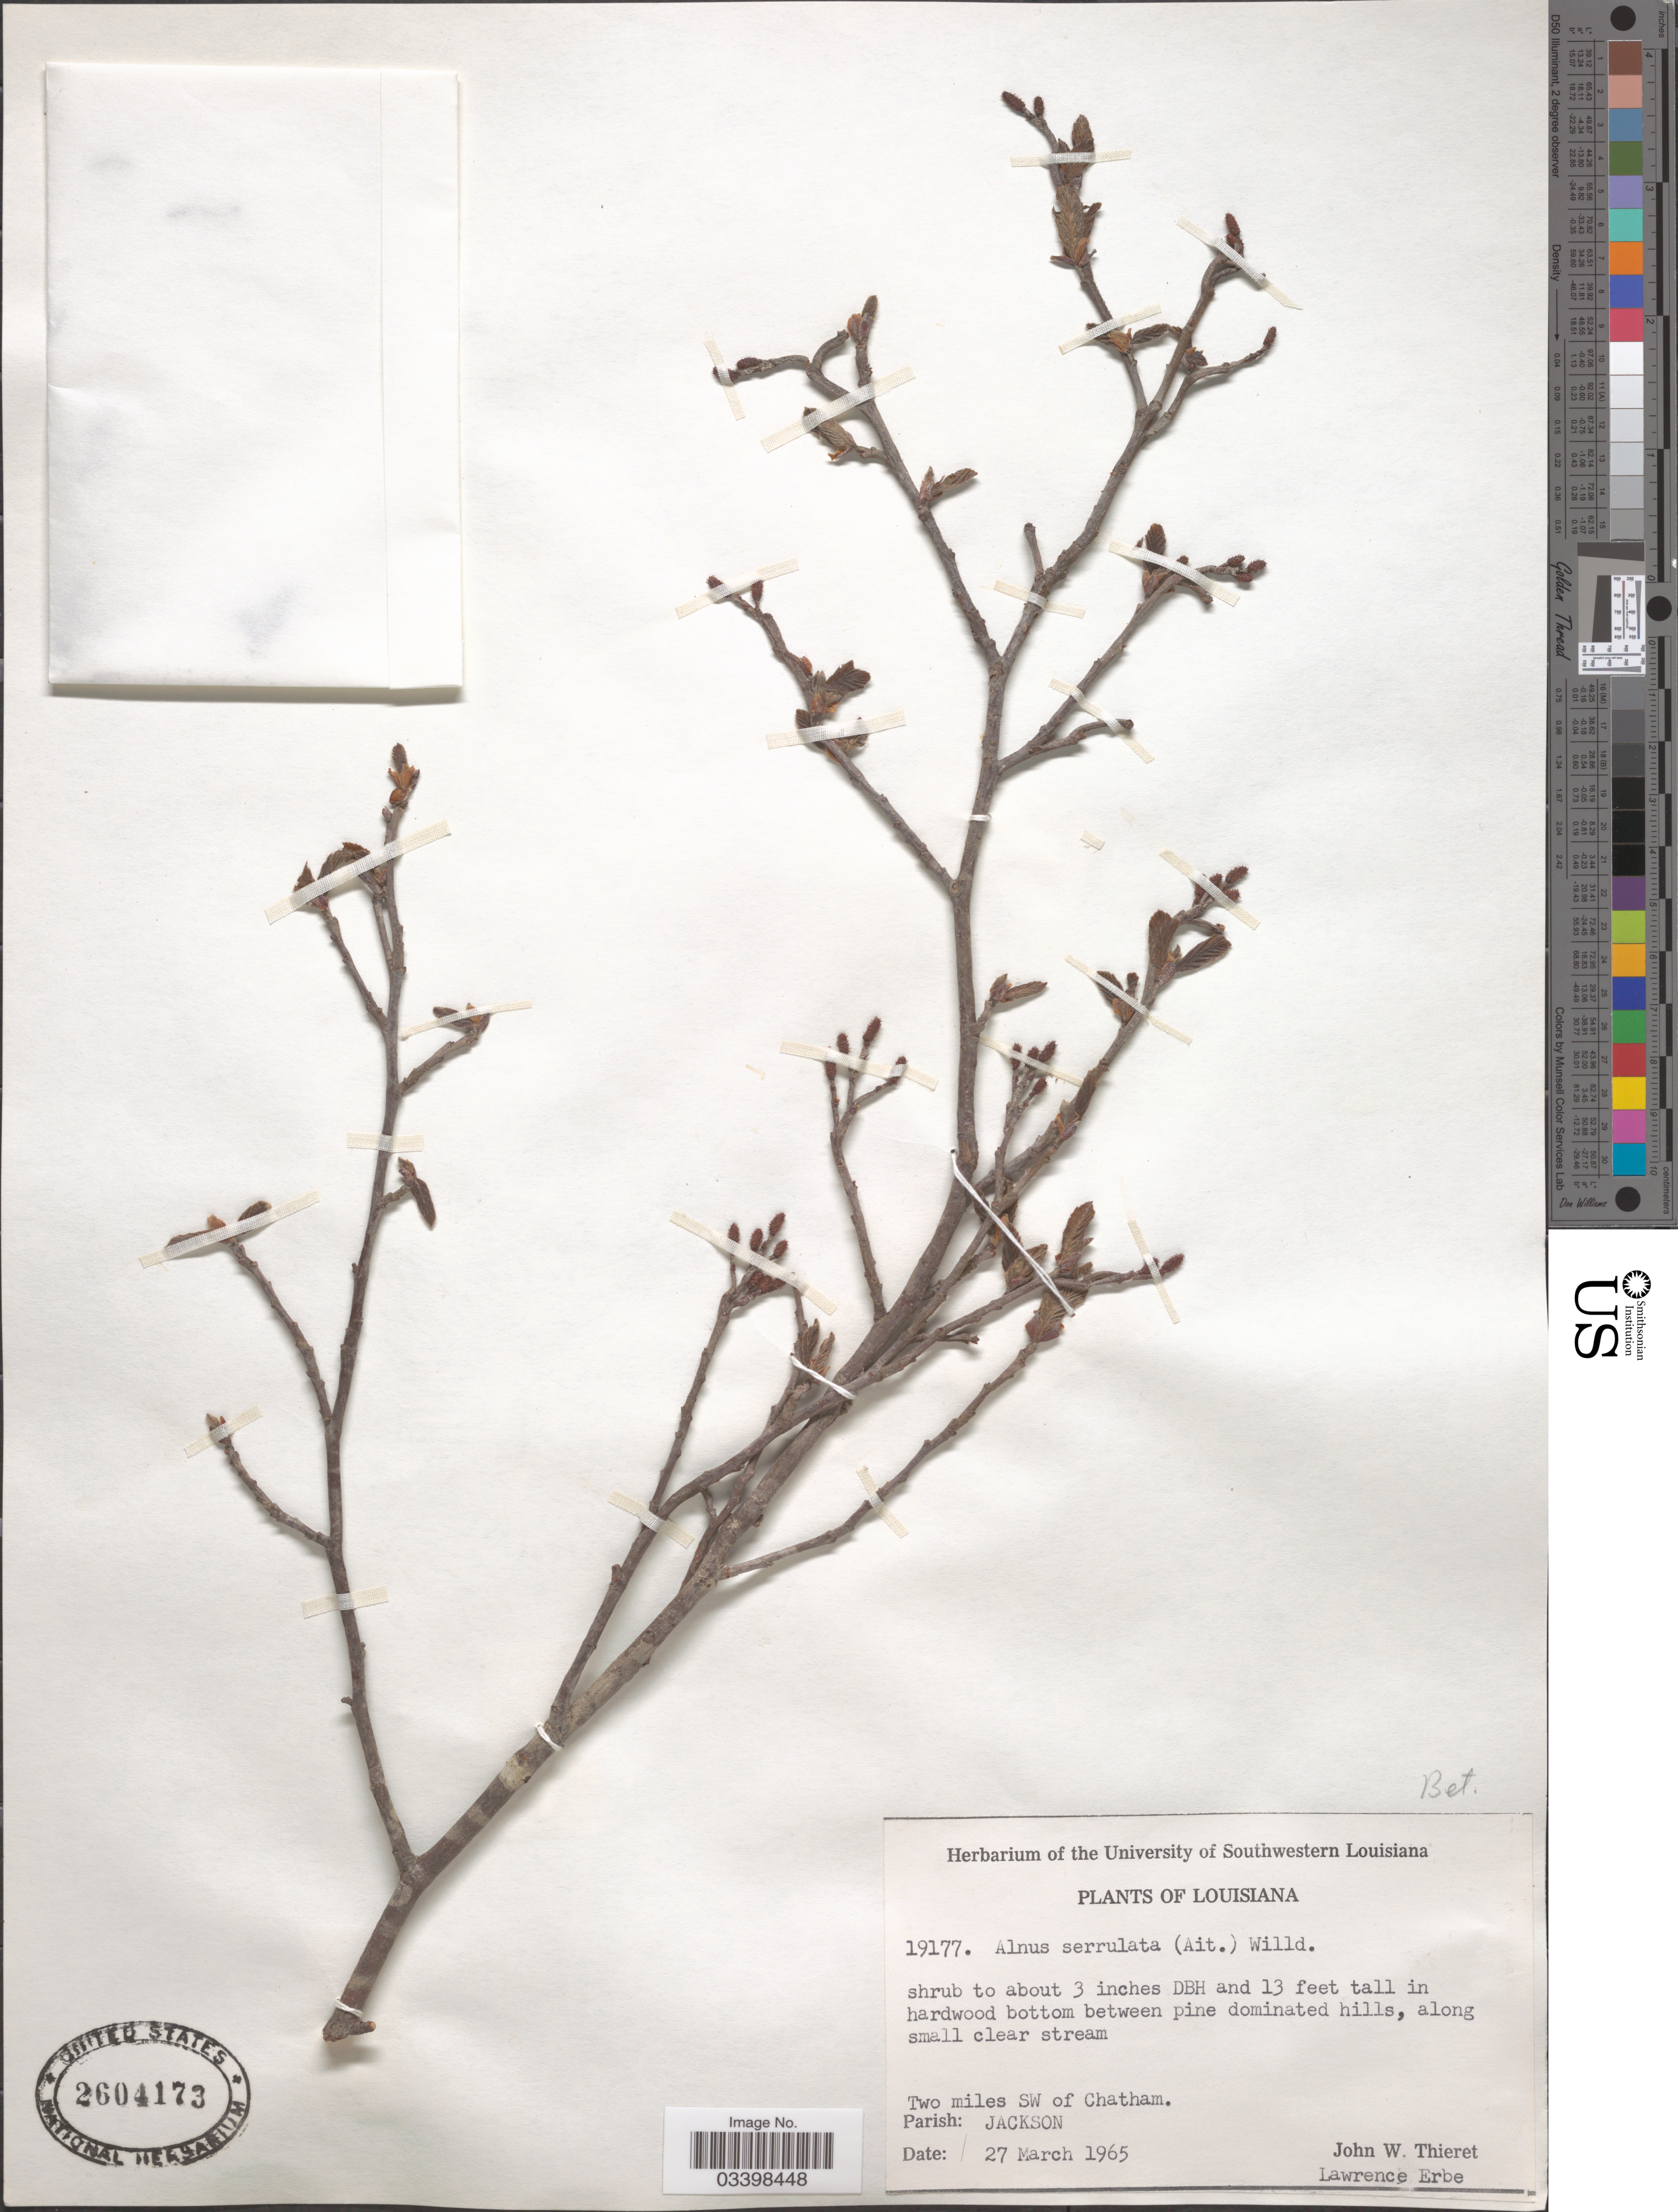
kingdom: Plantae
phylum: Tracheophyta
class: Magnoliopsida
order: Fagales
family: Betulaceae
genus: Alnus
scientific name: Alnus serrulata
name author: (Aiton) Willd.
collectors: J. W. Thieret & L. Erbe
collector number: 19177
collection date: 1965-03-27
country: United States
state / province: Louisiana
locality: Two miles SW of Chatham. Parish: Jackson.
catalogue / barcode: US 2604173